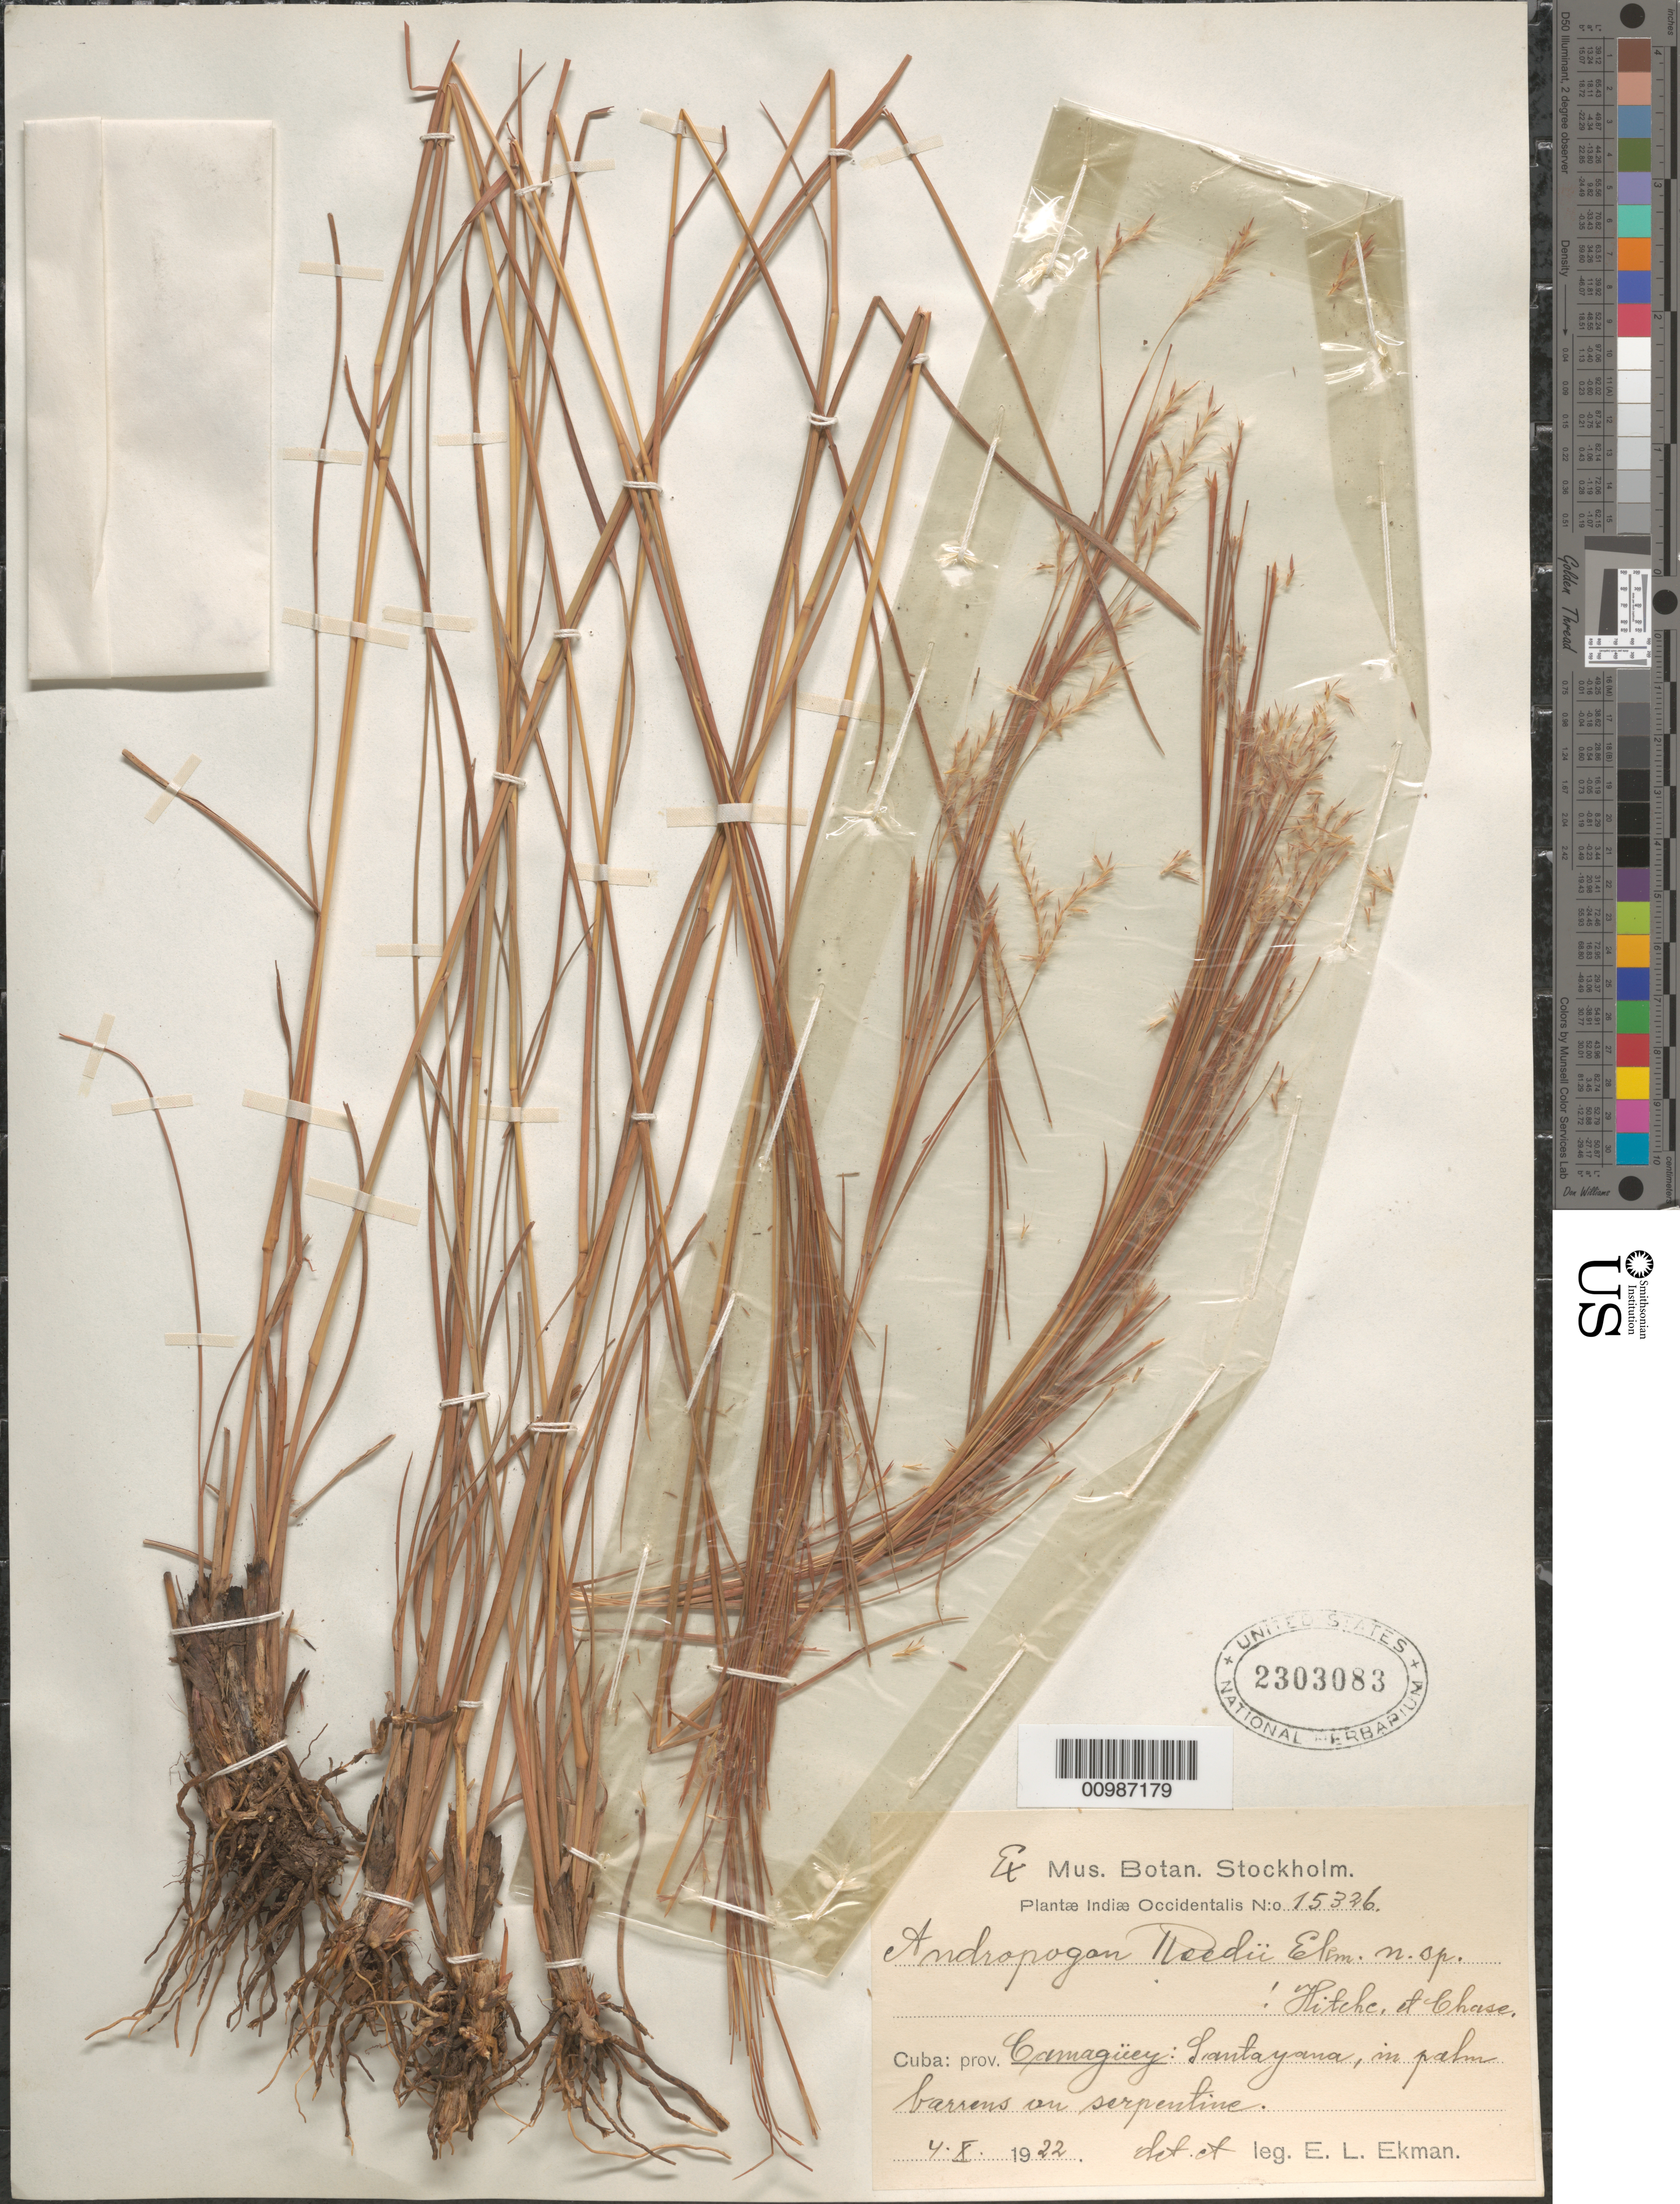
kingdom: Plantae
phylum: Tracheophyta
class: Liliopsida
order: Poales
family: Poaceae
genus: Andropogon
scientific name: Andropogon reedii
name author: Hitchc. & Ekman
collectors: E. L. Ekman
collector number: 15326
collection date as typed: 04 Oct 1922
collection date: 1922-10-04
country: Cuba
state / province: Camagüey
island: Cuba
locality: Santayana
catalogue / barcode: US 2303083